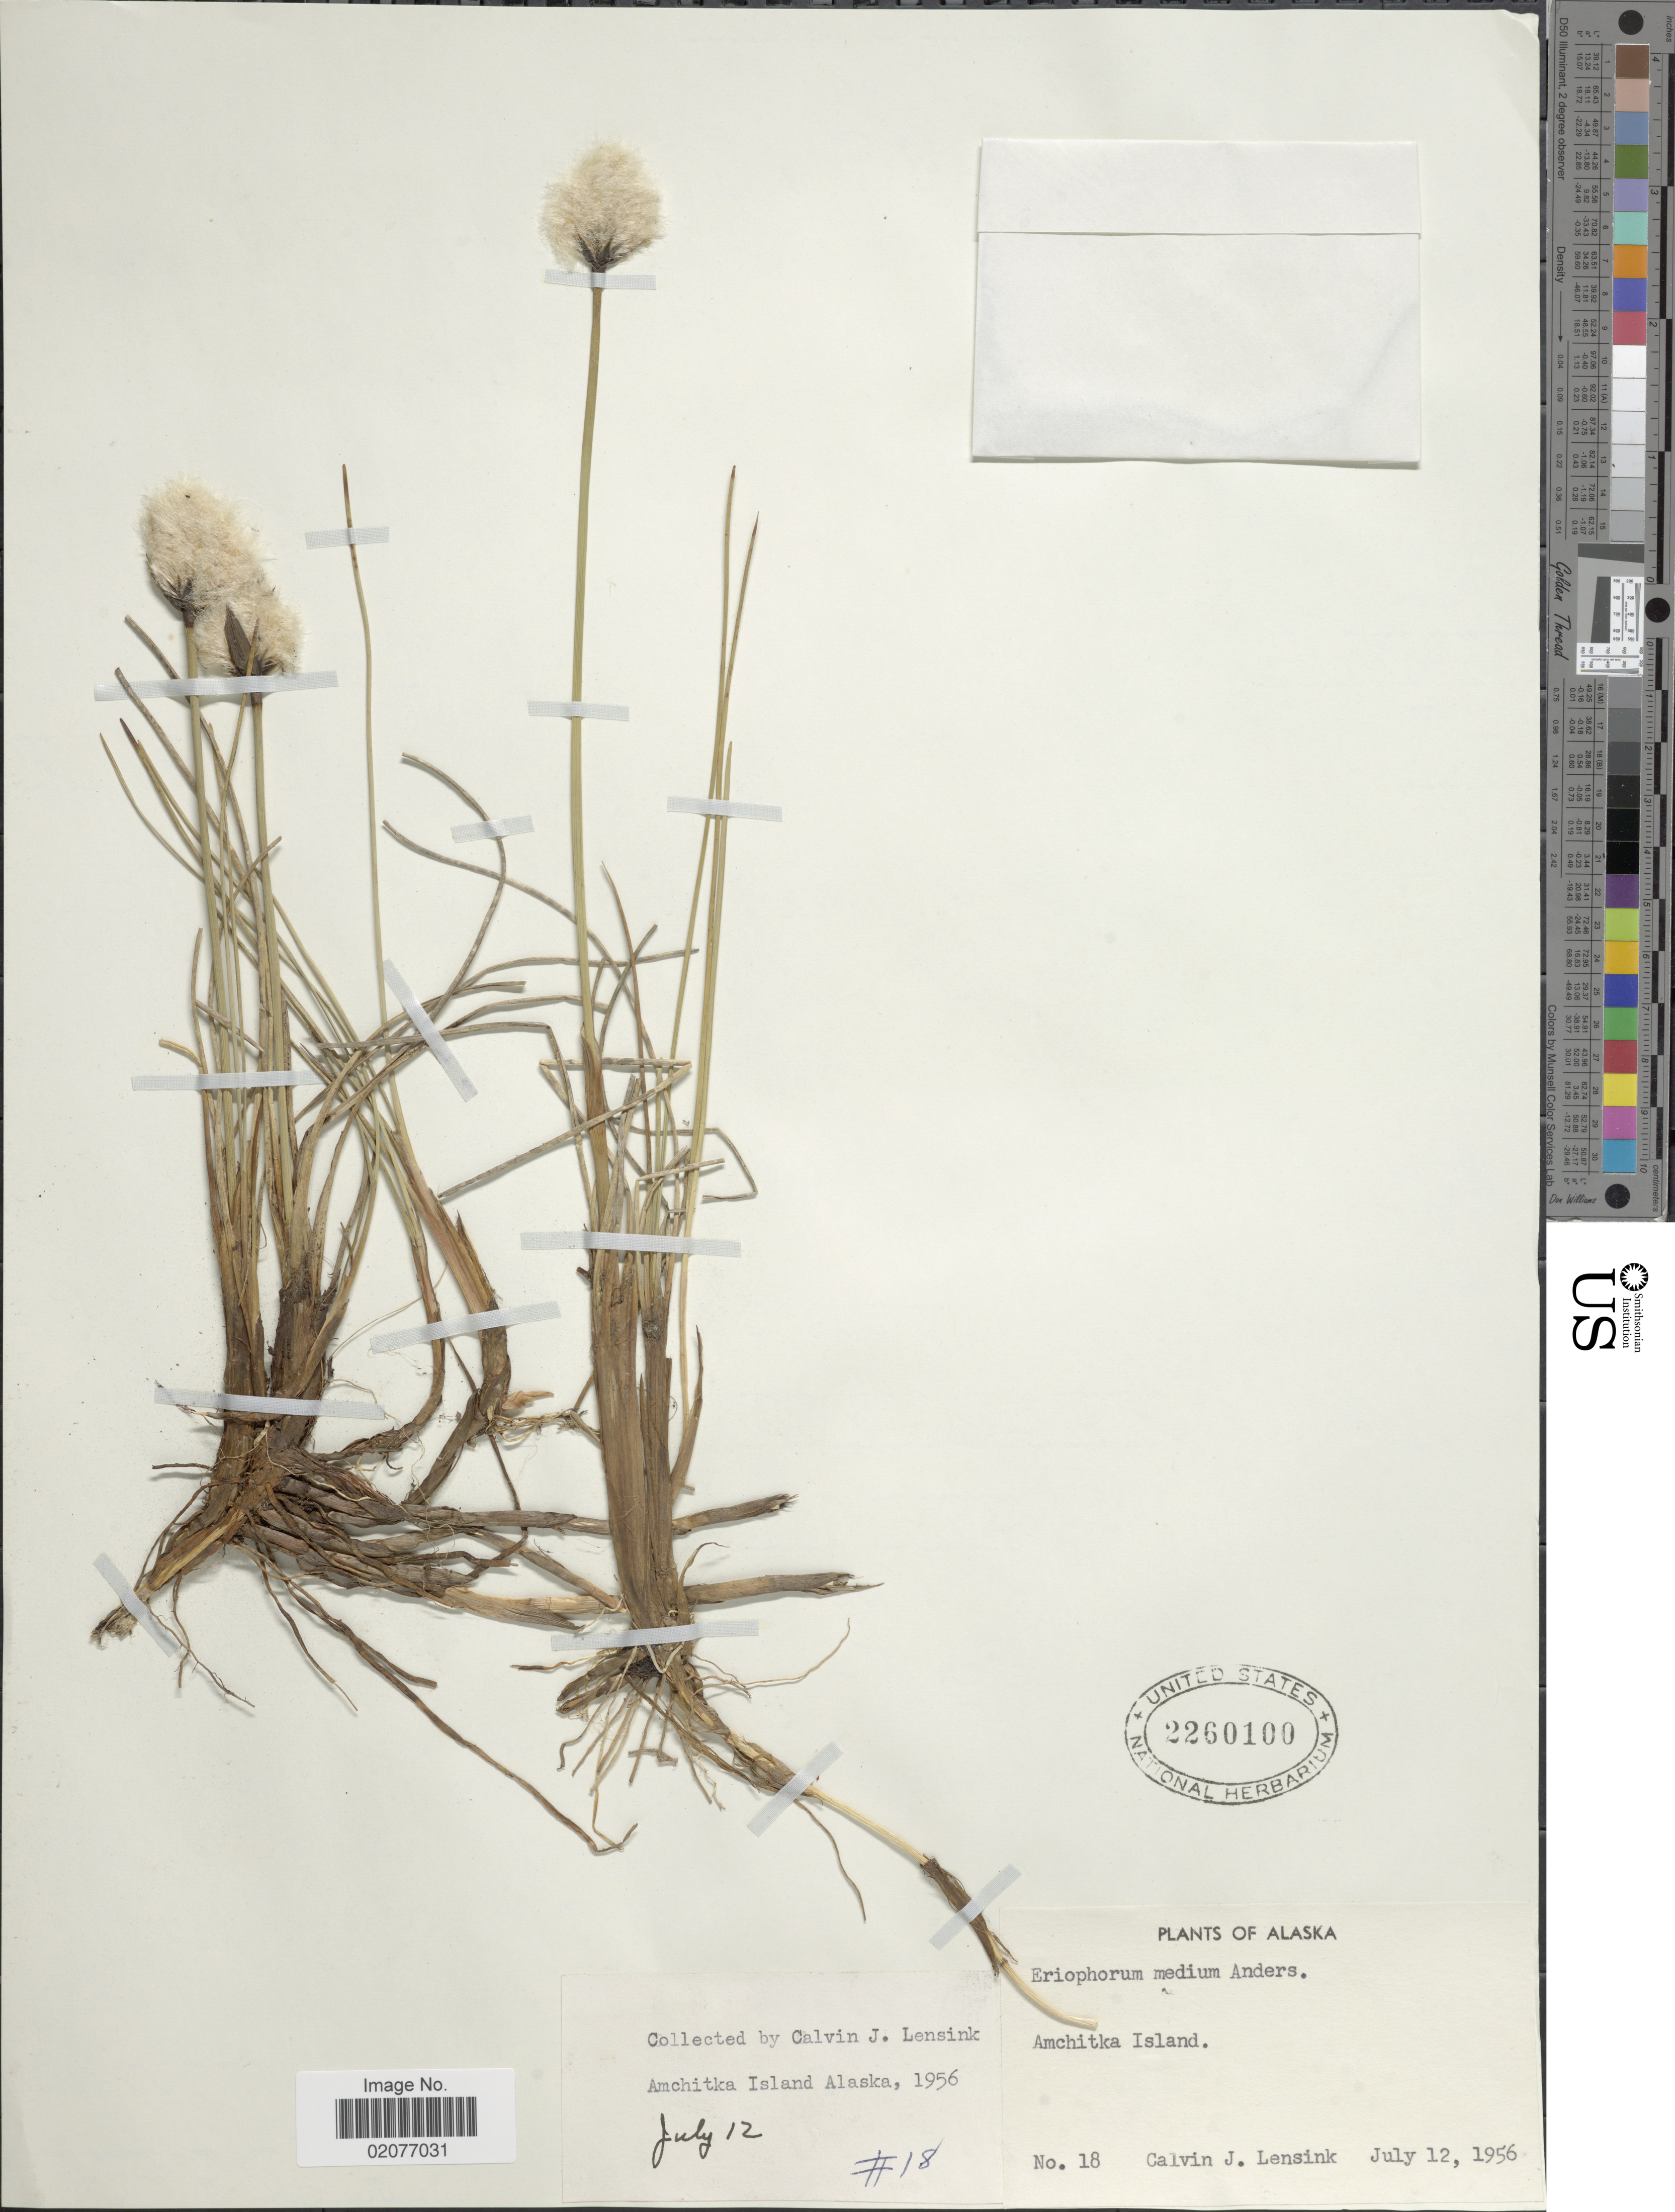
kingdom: Plantae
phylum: Tracheophyta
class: Liliopsida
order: Poales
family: Cyperaceae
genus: Eriophorum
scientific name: Eriophorum x medium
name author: Andersson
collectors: C. Lensink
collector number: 18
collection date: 1956-07-12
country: United States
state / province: Alaska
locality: Amchitka Island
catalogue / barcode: US 2260100